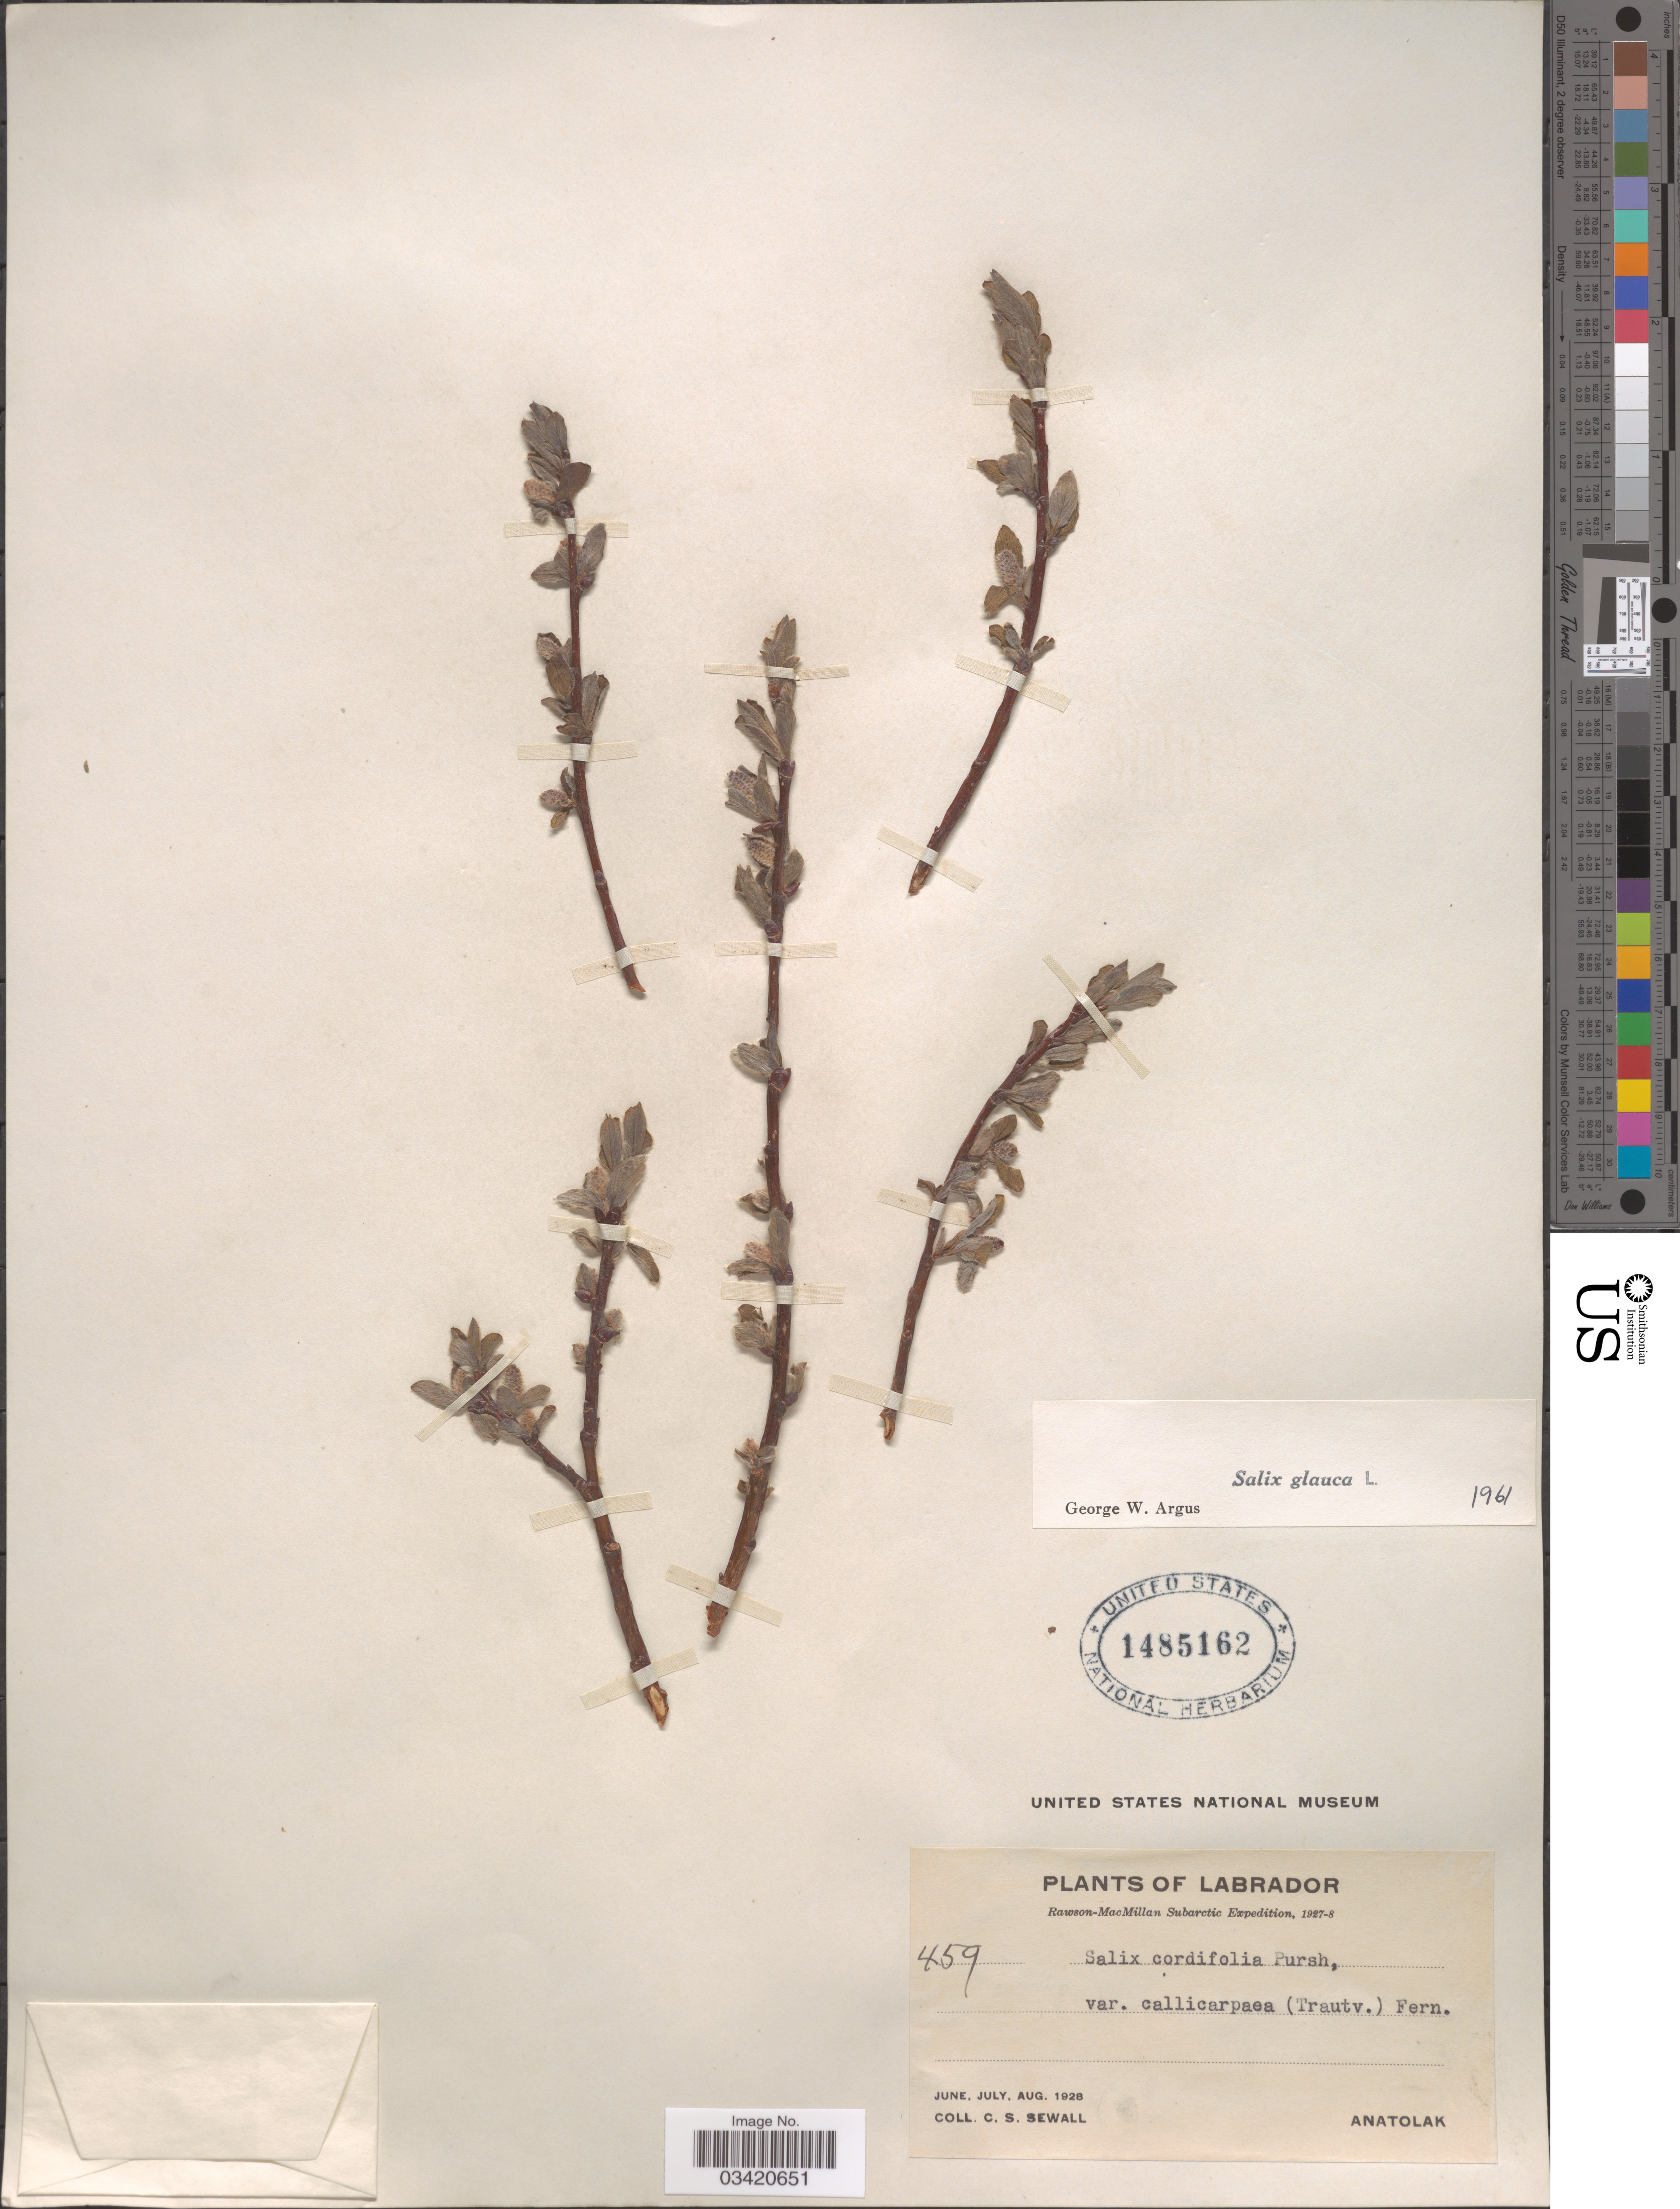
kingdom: Plantae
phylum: Tracheophyta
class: Magnoliopsida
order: Malpighiales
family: Salicaceae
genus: Salix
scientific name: Salix glauca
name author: L.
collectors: C. Sewall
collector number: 459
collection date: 1928-06/1928-08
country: Canada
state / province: Newfoundland and Labrador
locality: Labrador. Anatolak.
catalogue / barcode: US 1485162